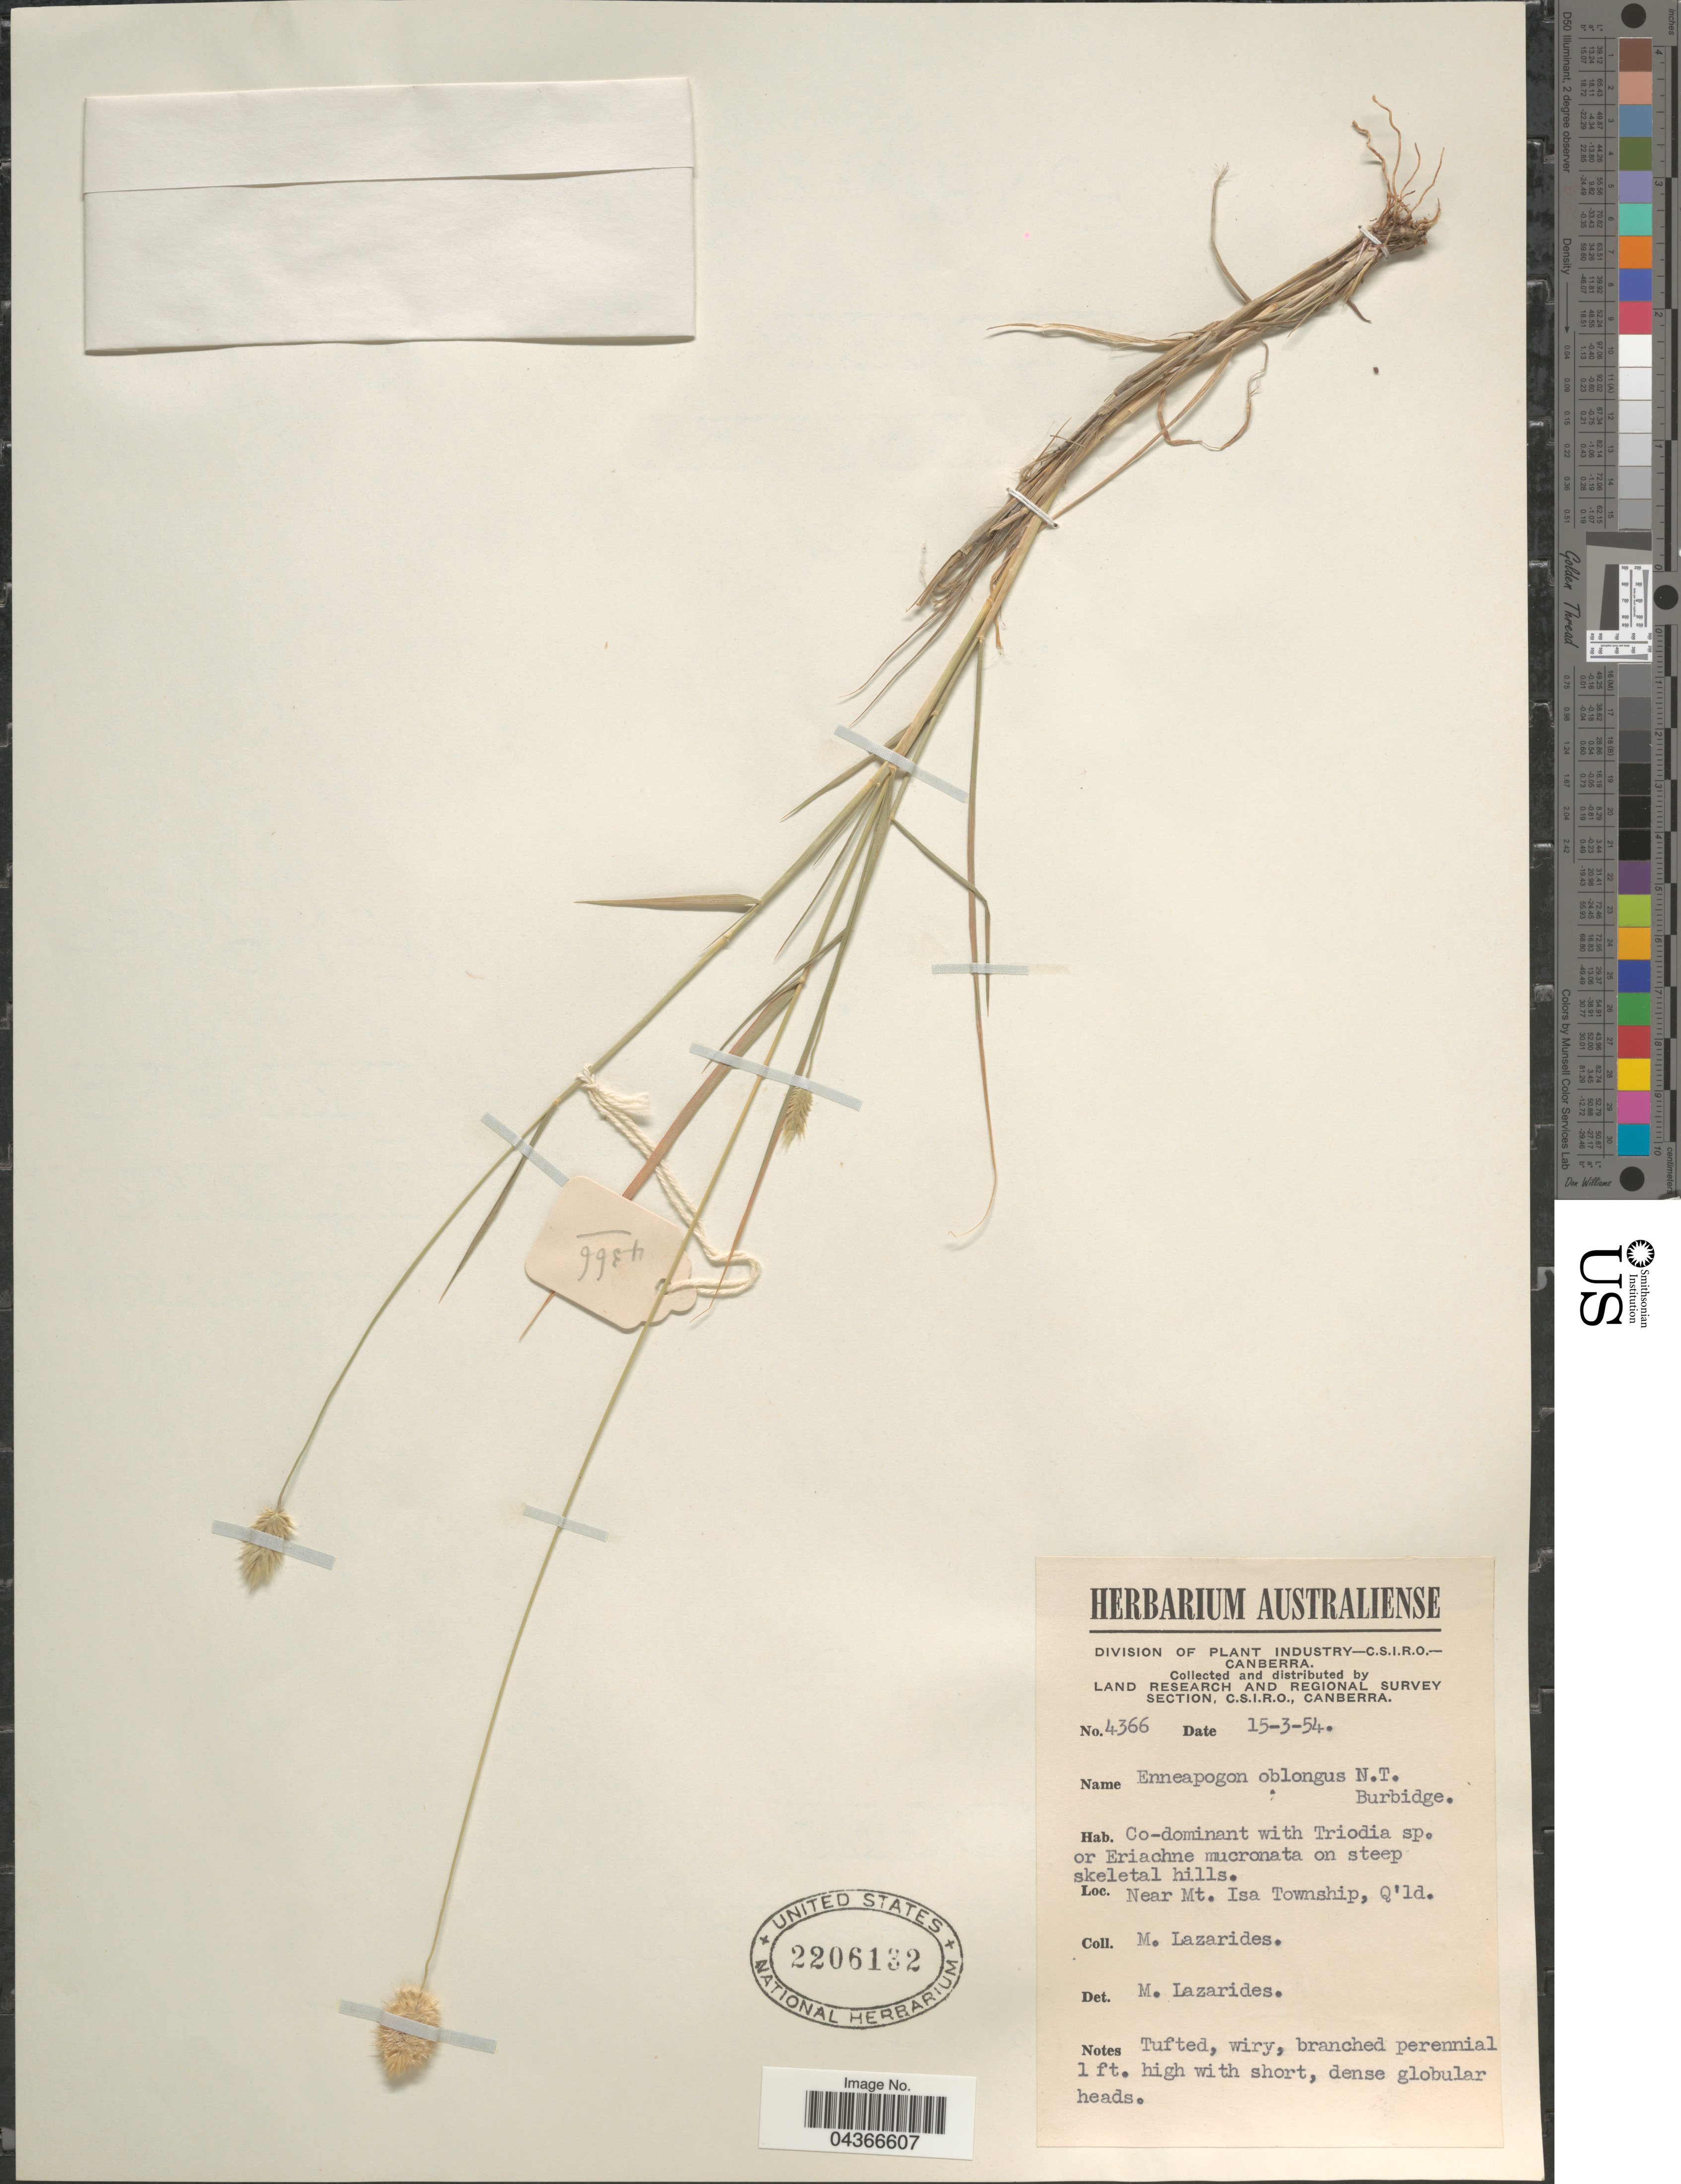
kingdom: Plantae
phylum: Tracheophyta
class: Liliopsida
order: Poales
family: Poaceae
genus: Enneapogon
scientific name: Enneapogon lindleyanus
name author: (Domin) C.E. Hubb.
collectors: M. Lazarides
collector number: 4366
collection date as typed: Transcribed d/m/y: 15/3/54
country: Australia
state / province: Queensland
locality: Land Research and Regional Survey Section. Near Mt. Isa Township.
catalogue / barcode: US 2206132